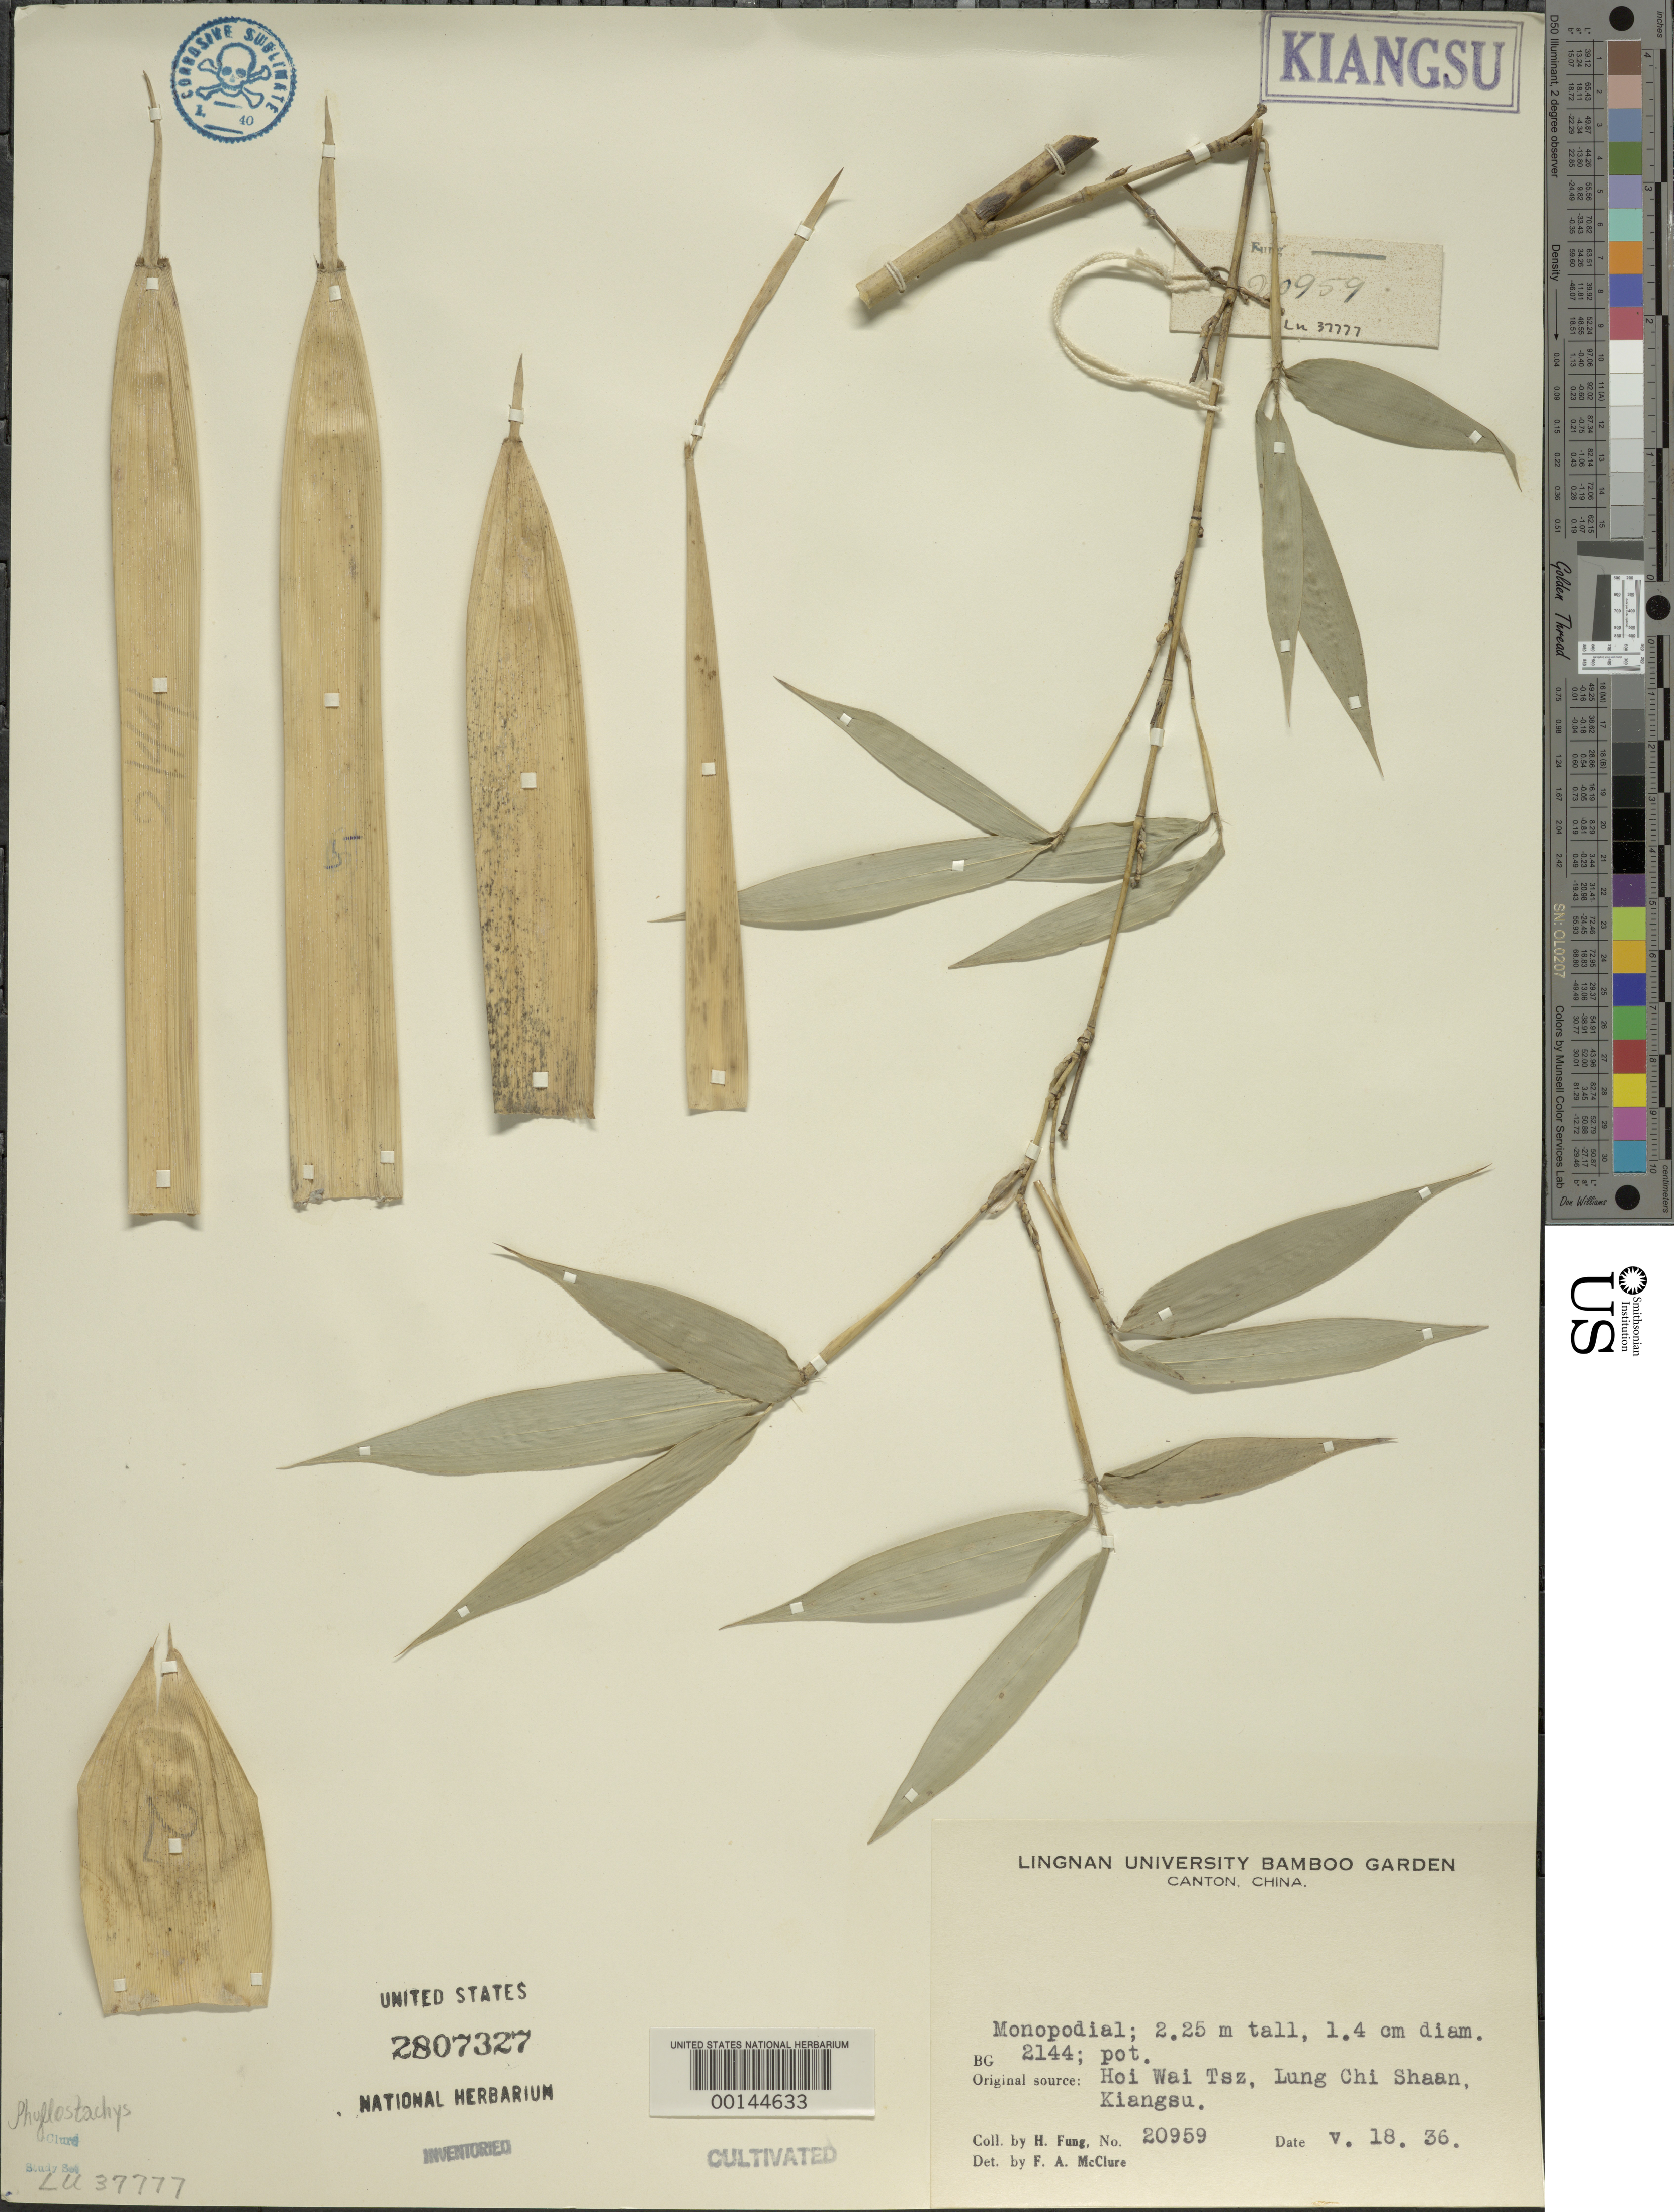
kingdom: Plantae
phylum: Tracheophyta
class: Liliopsida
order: Poales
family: Poaceae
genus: Phyllostachys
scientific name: Phyllostachys sp.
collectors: H. L. Fung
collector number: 20959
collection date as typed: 18 May 1936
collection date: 1936-05-18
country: China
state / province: Guangdong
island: Honam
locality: Canton, lingnan univ. bg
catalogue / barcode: US 2807327